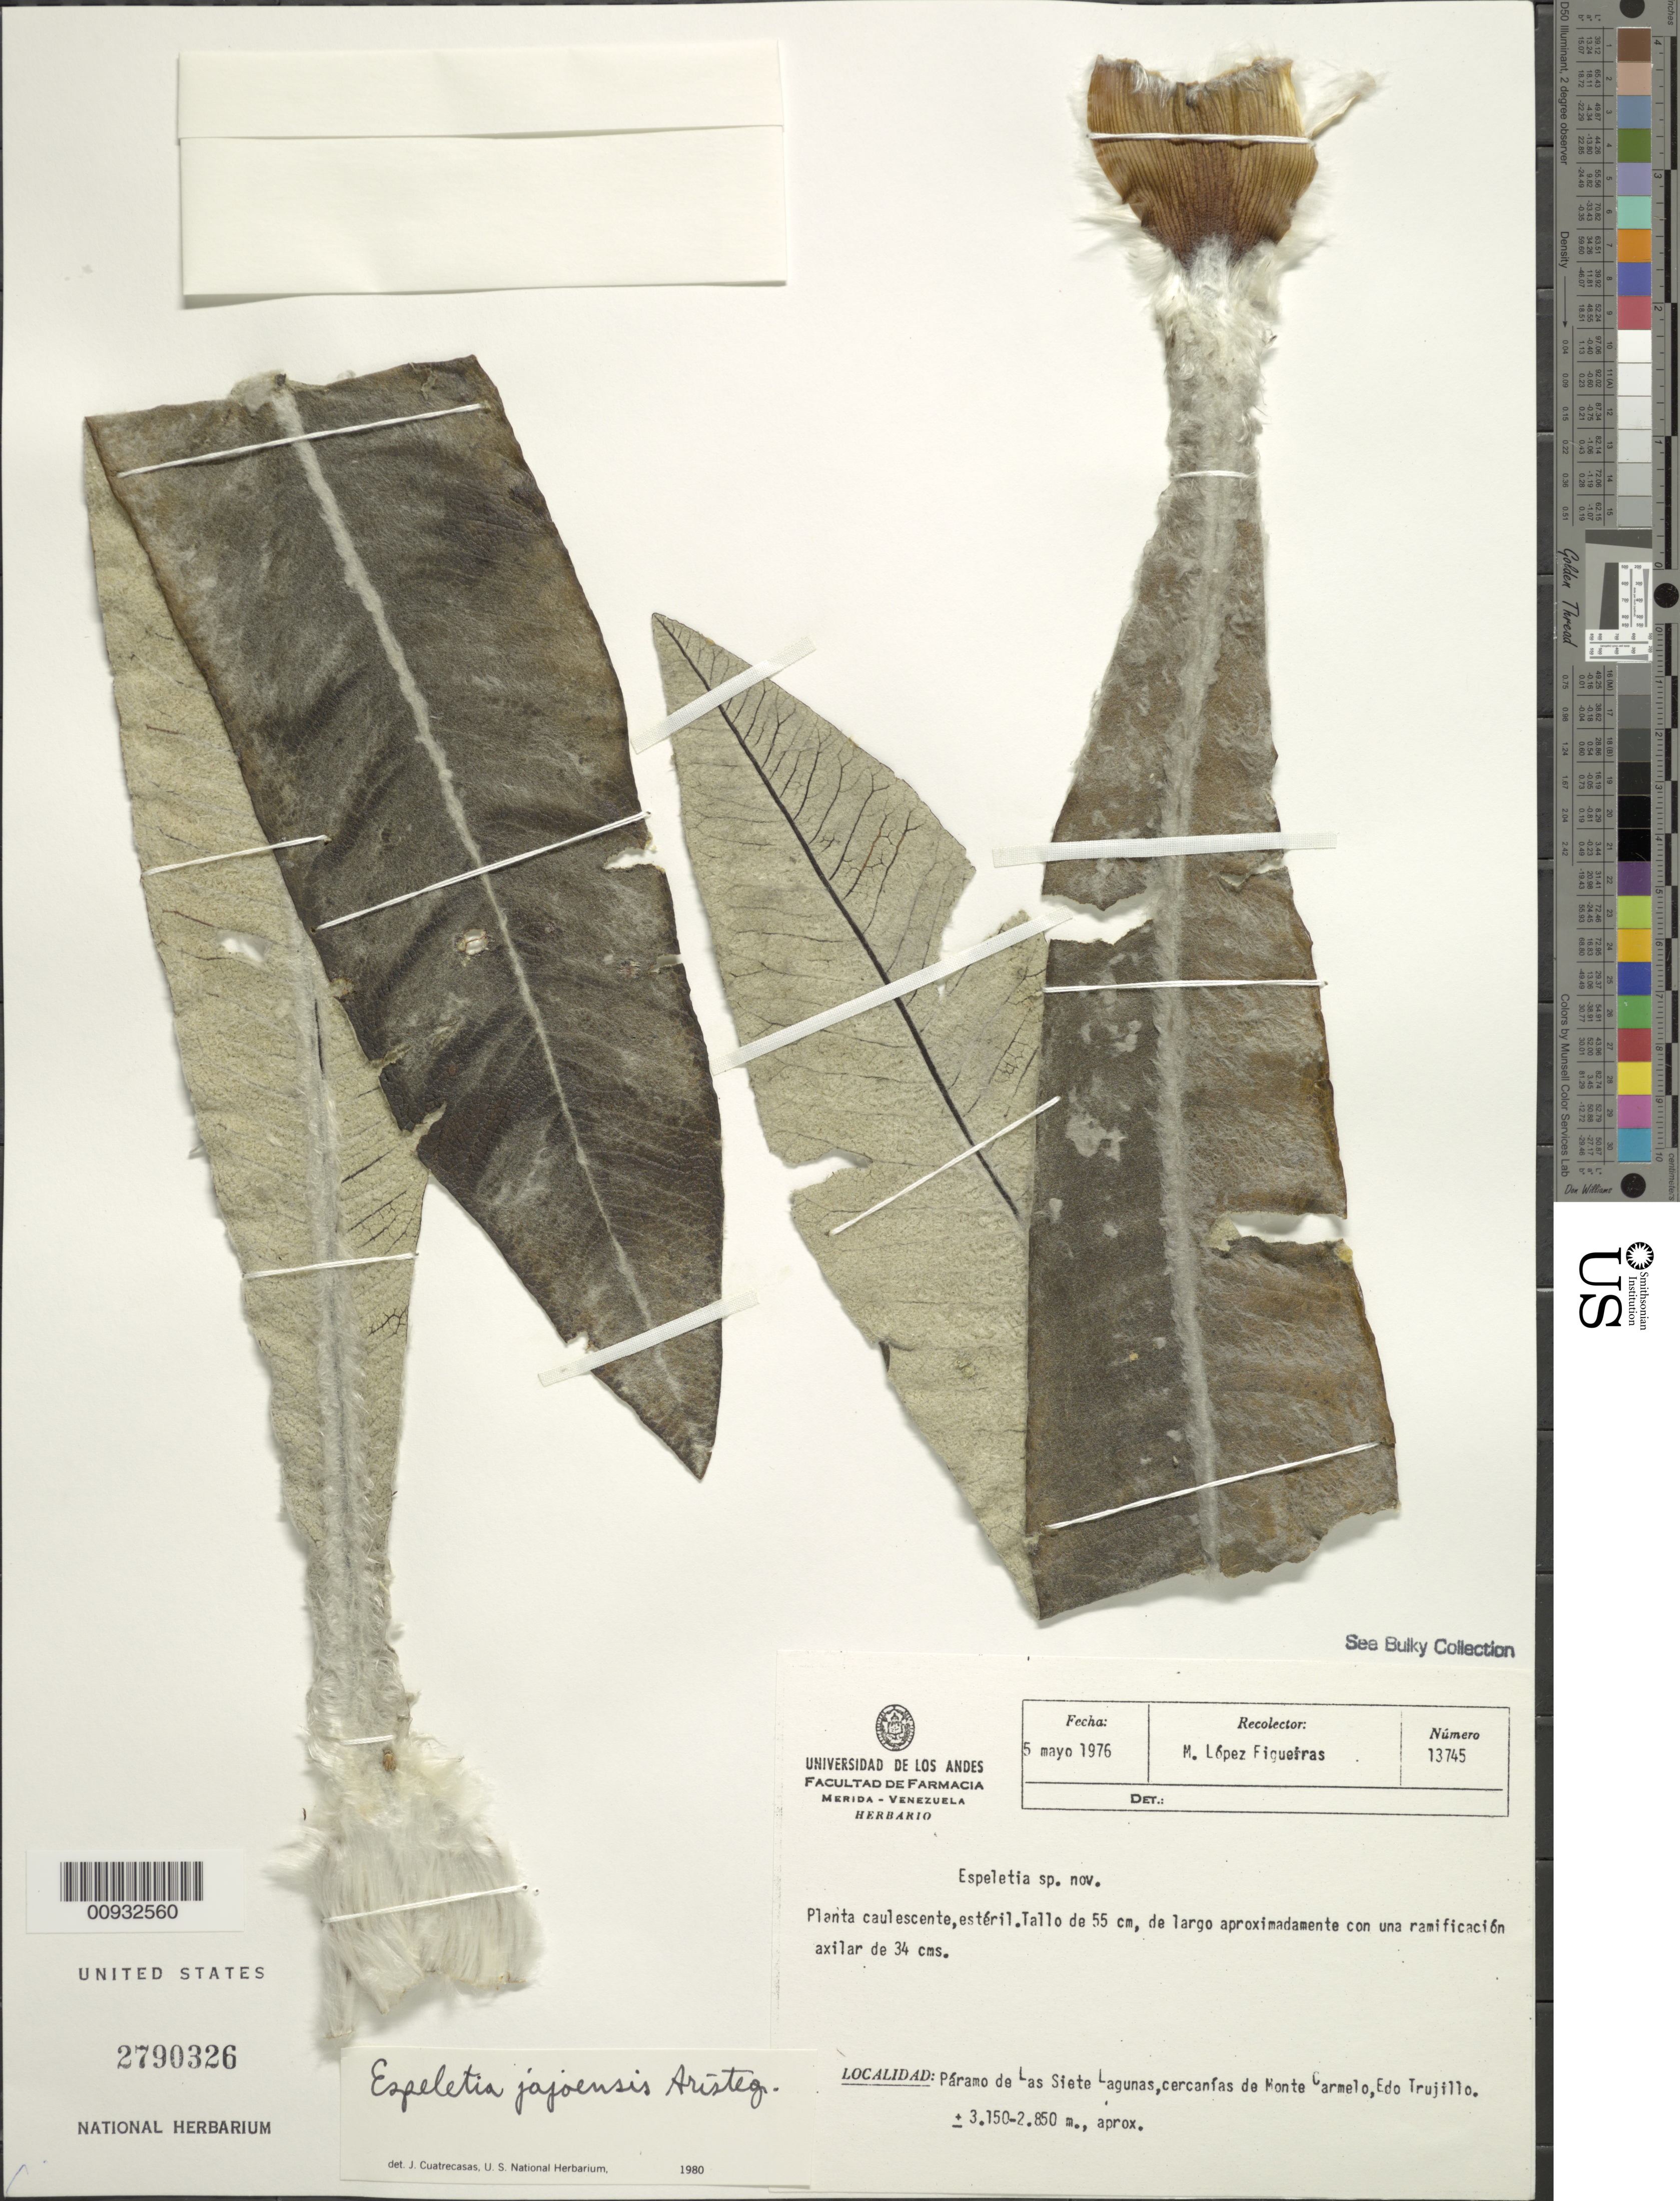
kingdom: Plantae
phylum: Tracheophyta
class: Magnoliopsida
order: Asterales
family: Asteraceae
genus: Espeletia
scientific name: Espeletia jajoensis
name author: Aristeg.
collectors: M. López Figueiras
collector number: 13745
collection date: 1976-05-05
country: Venezuela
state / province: Trujillo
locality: Paramo de Las Siete Lagunas, cercanias de Monte Carmelo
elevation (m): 2850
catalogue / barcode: US 2790326